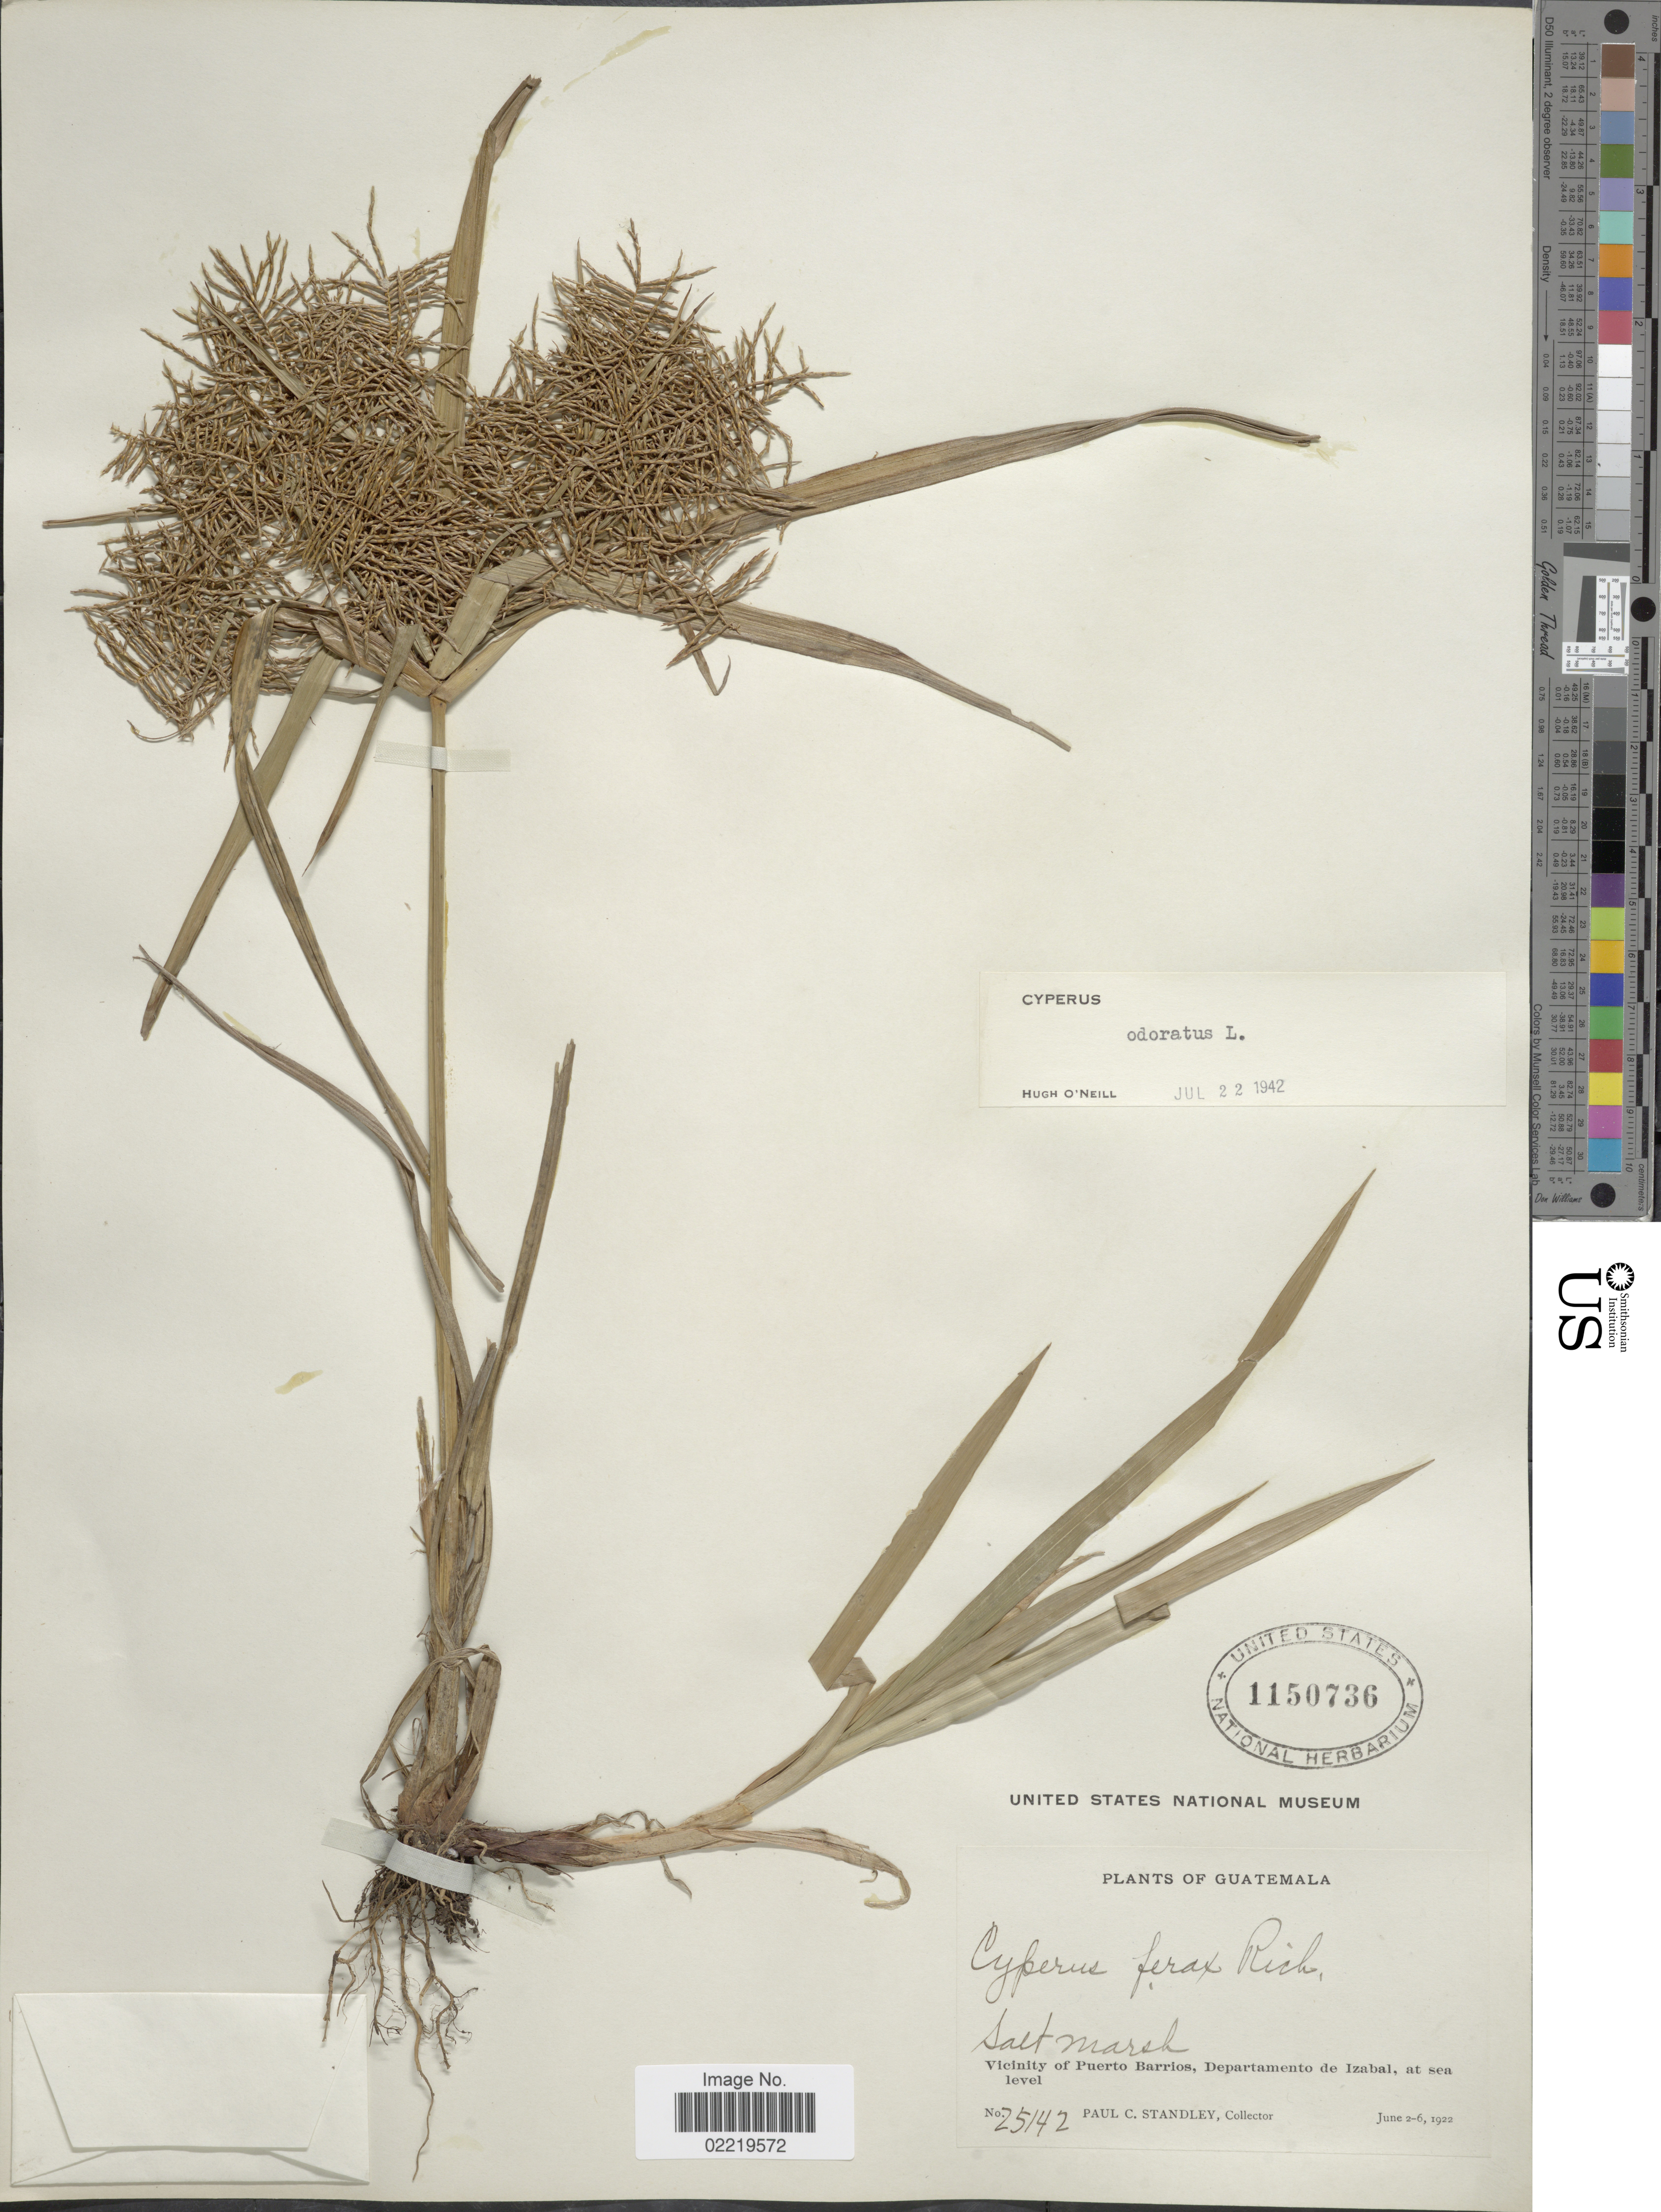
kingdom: Plantae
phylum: Tracheophyta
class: Liliopsida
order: Poales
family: Cyperaceae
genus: Cyperus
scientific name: Cyperus odoratus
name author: L.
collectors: P. C. Standley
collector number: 25142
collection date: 1922-06-02/1922-06-06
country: Guatemala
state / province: Izabal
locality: Salt marsh, Vicinity of Puerto Barrios.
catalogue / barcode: US 1150736